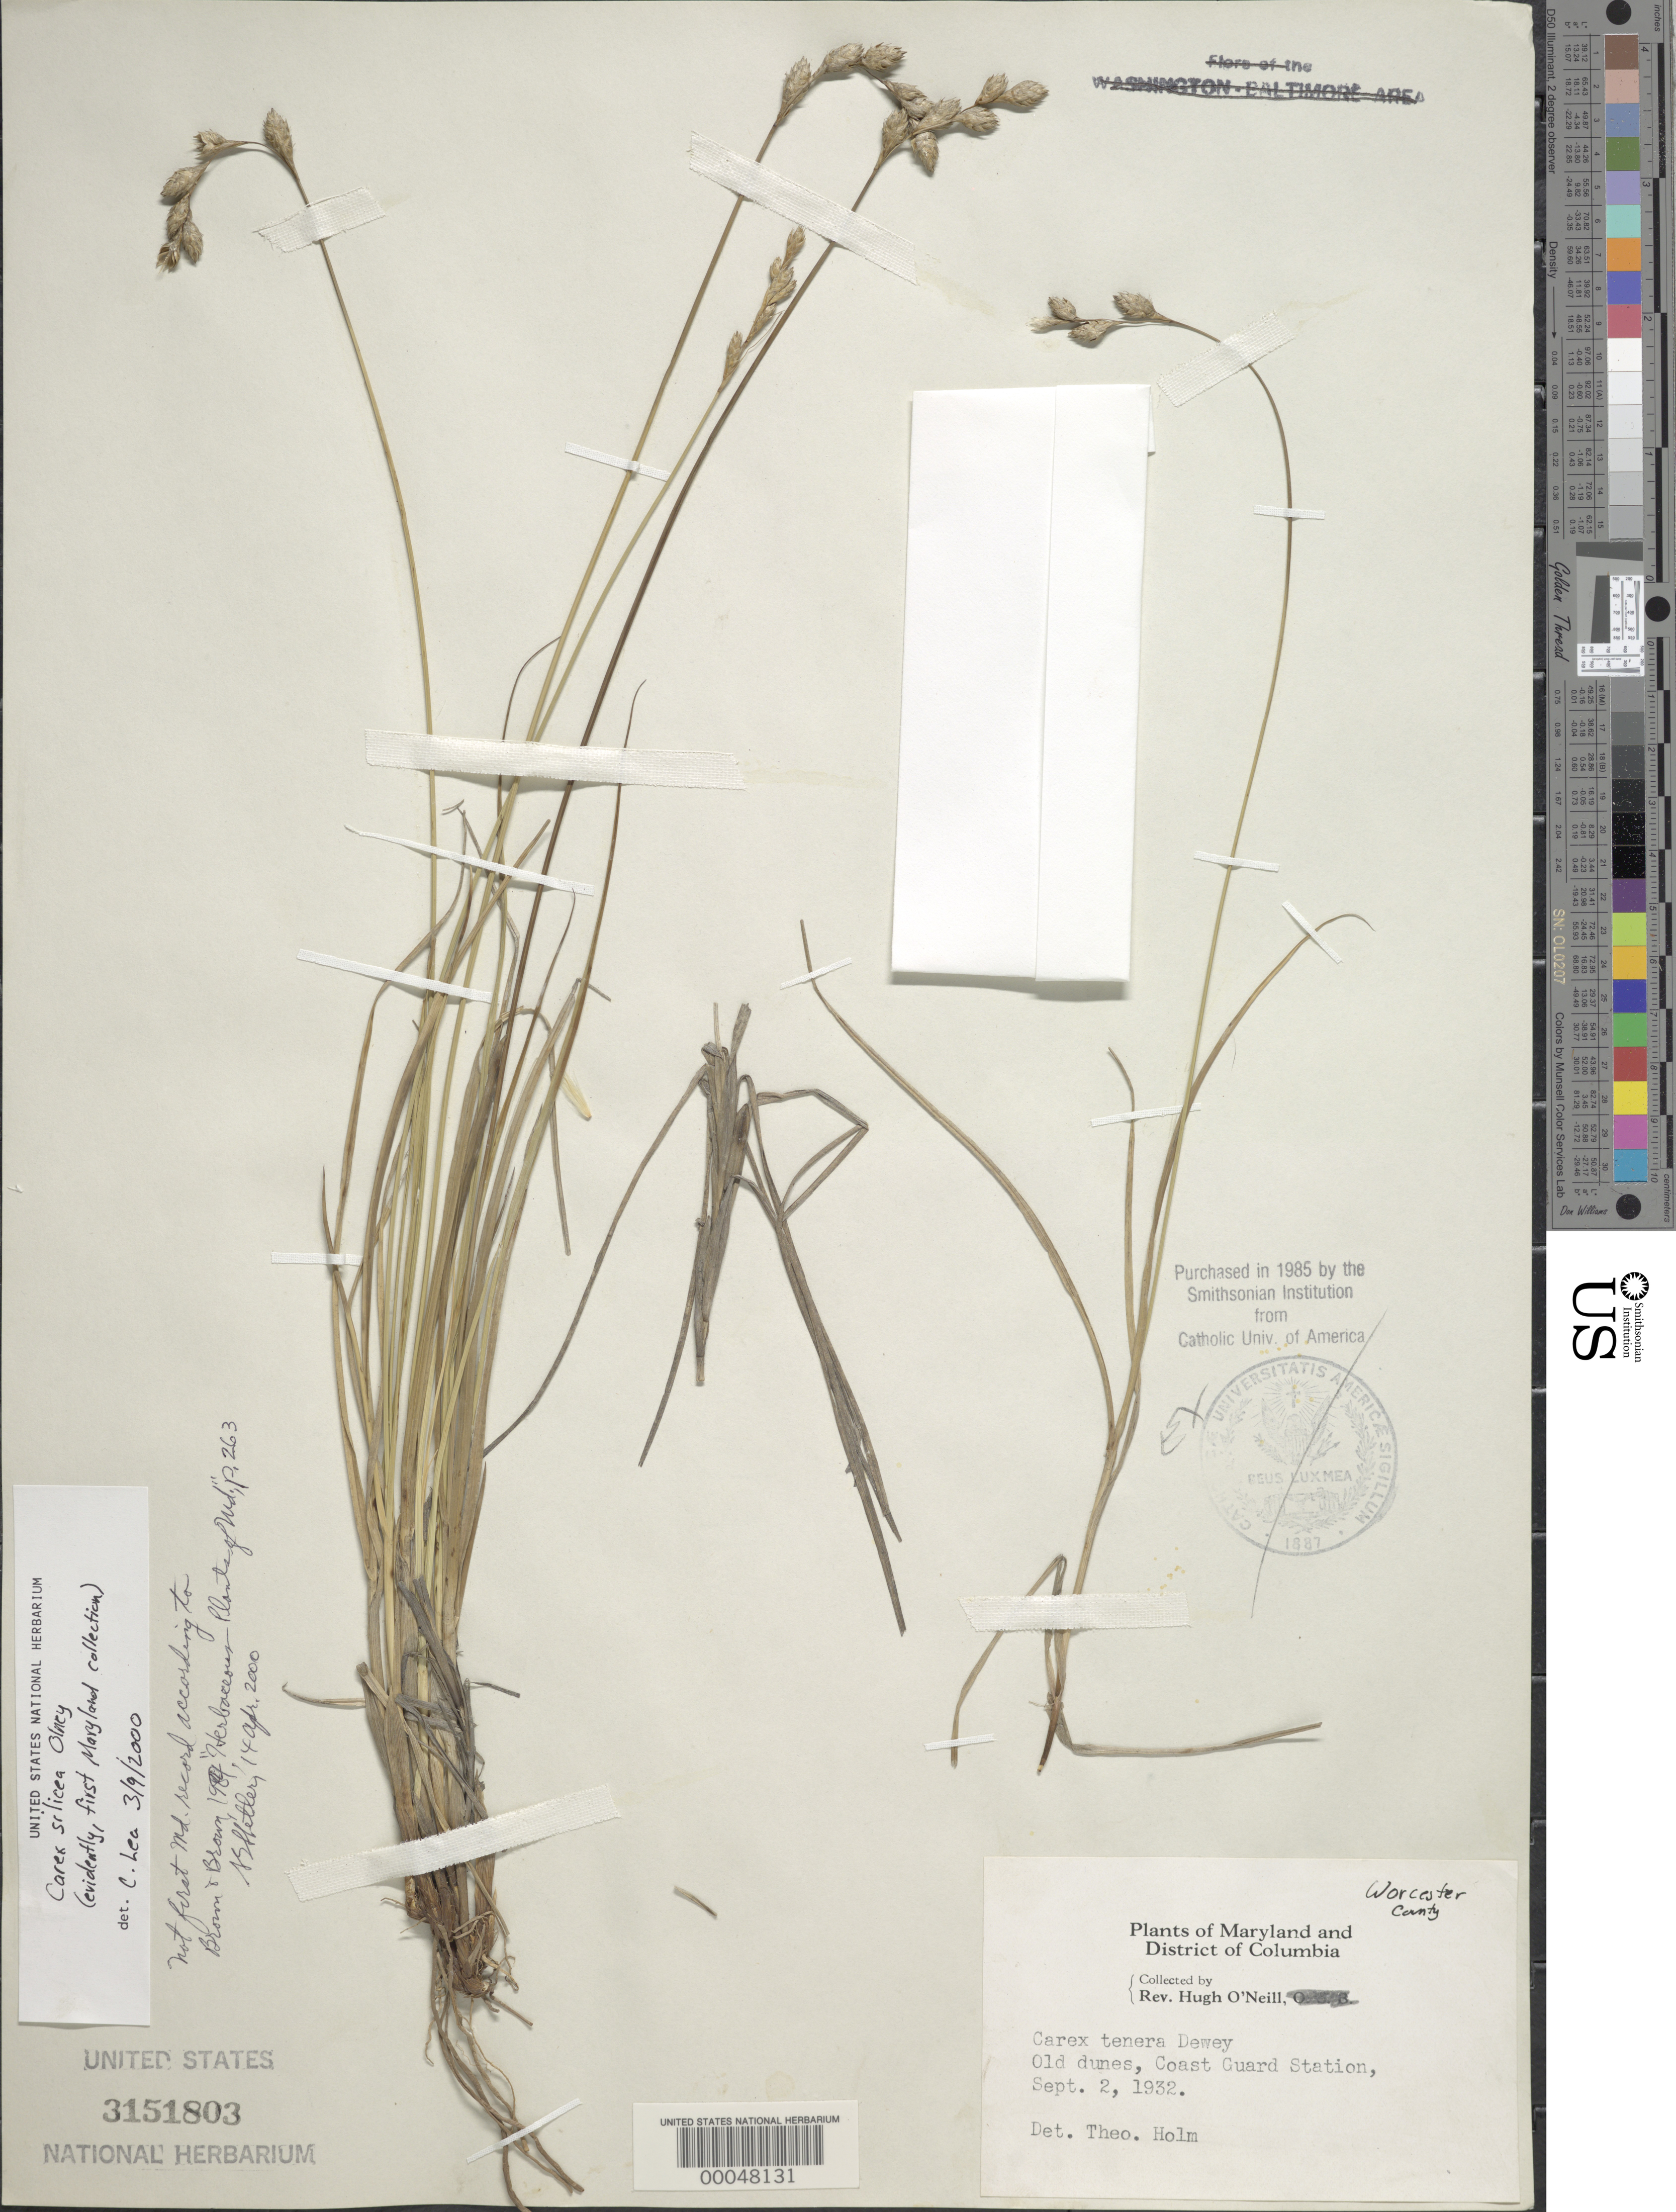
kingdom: Plantae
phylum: Tracheophyta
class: Liliopsida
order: Poales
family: Cyperaceae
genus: Carex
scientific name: Carex silicea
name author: Olney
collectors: H. O'Neill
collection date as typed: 02 Sep 1932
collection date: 1932-09-02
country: United States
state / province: Maryland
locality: Coast Guard Station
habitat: Old dunes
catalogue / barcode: US 3151803